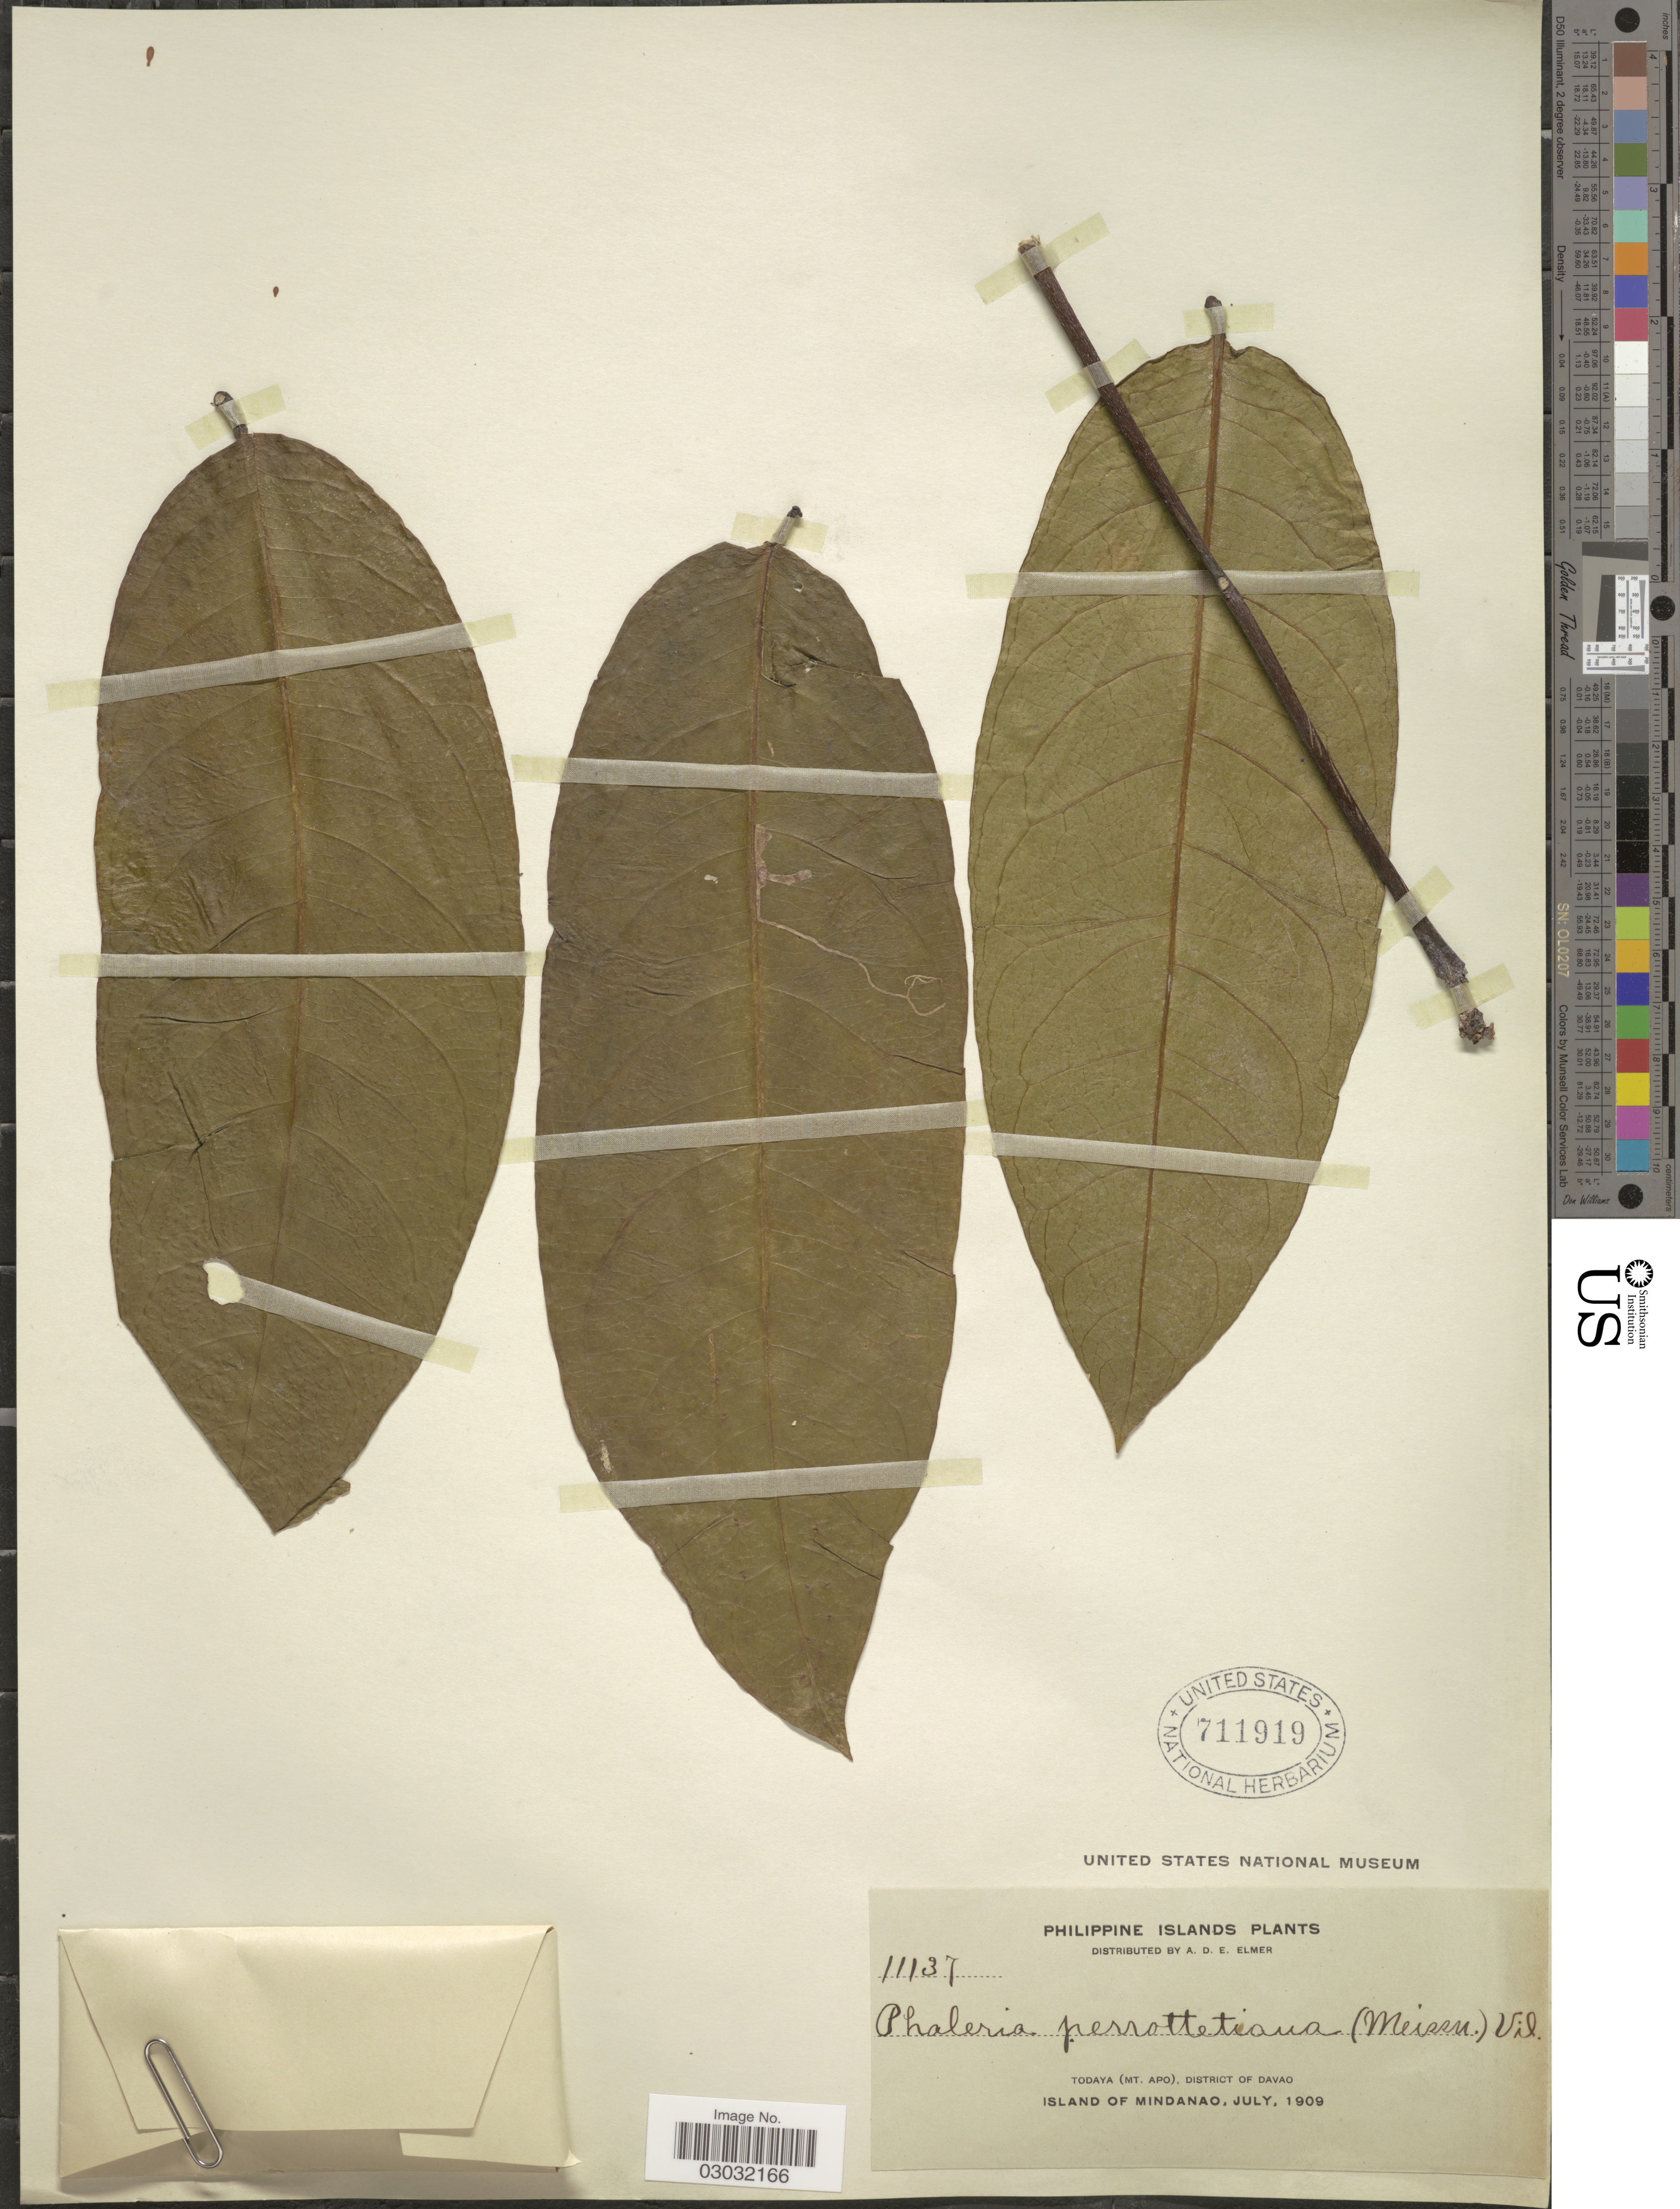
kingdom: Plantae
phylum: Tracheophyta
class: Magnoliopsida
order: Malvales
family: Thymelaeaceae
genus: Phaleria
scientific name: Phaleria perrottetiana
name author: (Decne.) Fern.-Vill.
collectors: A. D. E. Elmer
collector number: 11137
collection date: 1909-07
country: Philippines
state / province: Davao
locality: Todaya (Mt. Apo), district of Davao. Island of Mindanao.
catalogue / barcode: US 711919